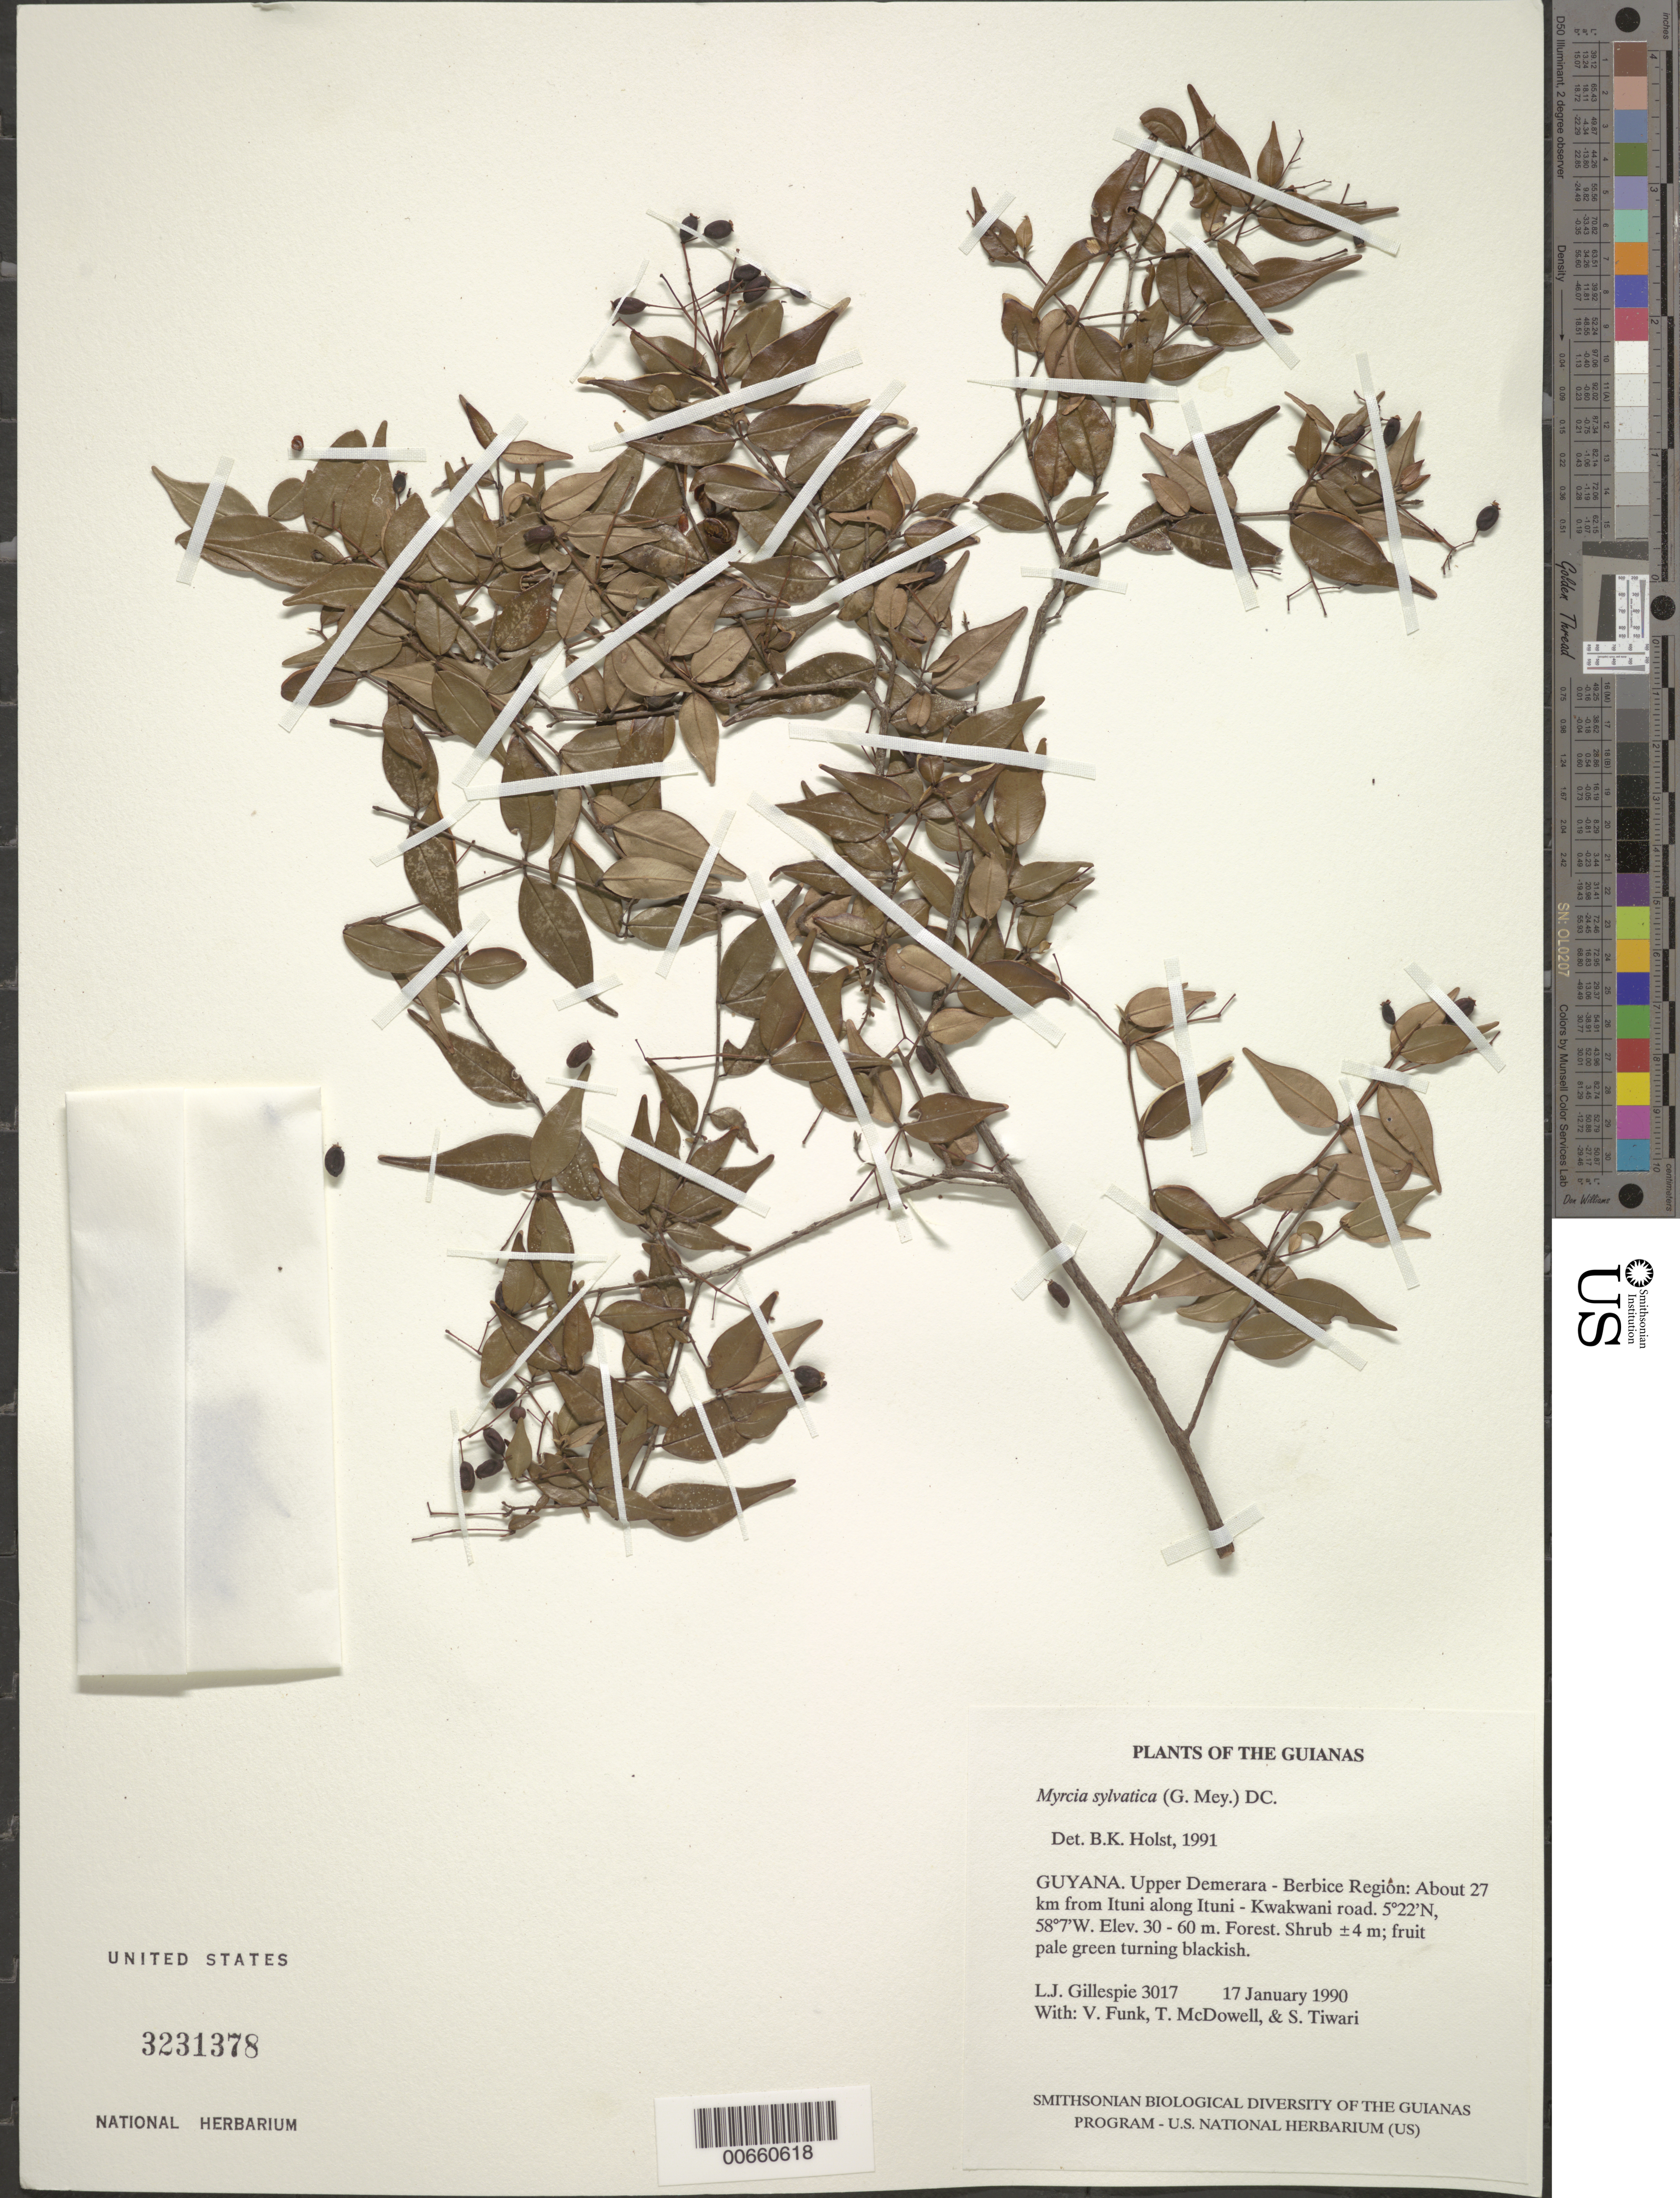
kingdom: Plantae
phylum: Tracheophyta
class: Magnoliopsida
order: Myrtales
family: Myrtaceae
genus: Myrcia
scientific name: Myrcia sylvatica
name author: (G. Mey.) DC.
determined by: Holst, Bruce K.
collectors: L. J. Gillespie, V. Funk, T. McDowell & S. Tiwari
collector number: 3017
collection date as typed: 17 January 1990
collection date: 1990-01-17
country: Guyana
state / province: U. Demerara-Berbice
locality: About 27 km from Ituni along Ituni - Kwakwani road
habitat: Forest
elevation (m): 30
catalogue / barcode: US 3231378